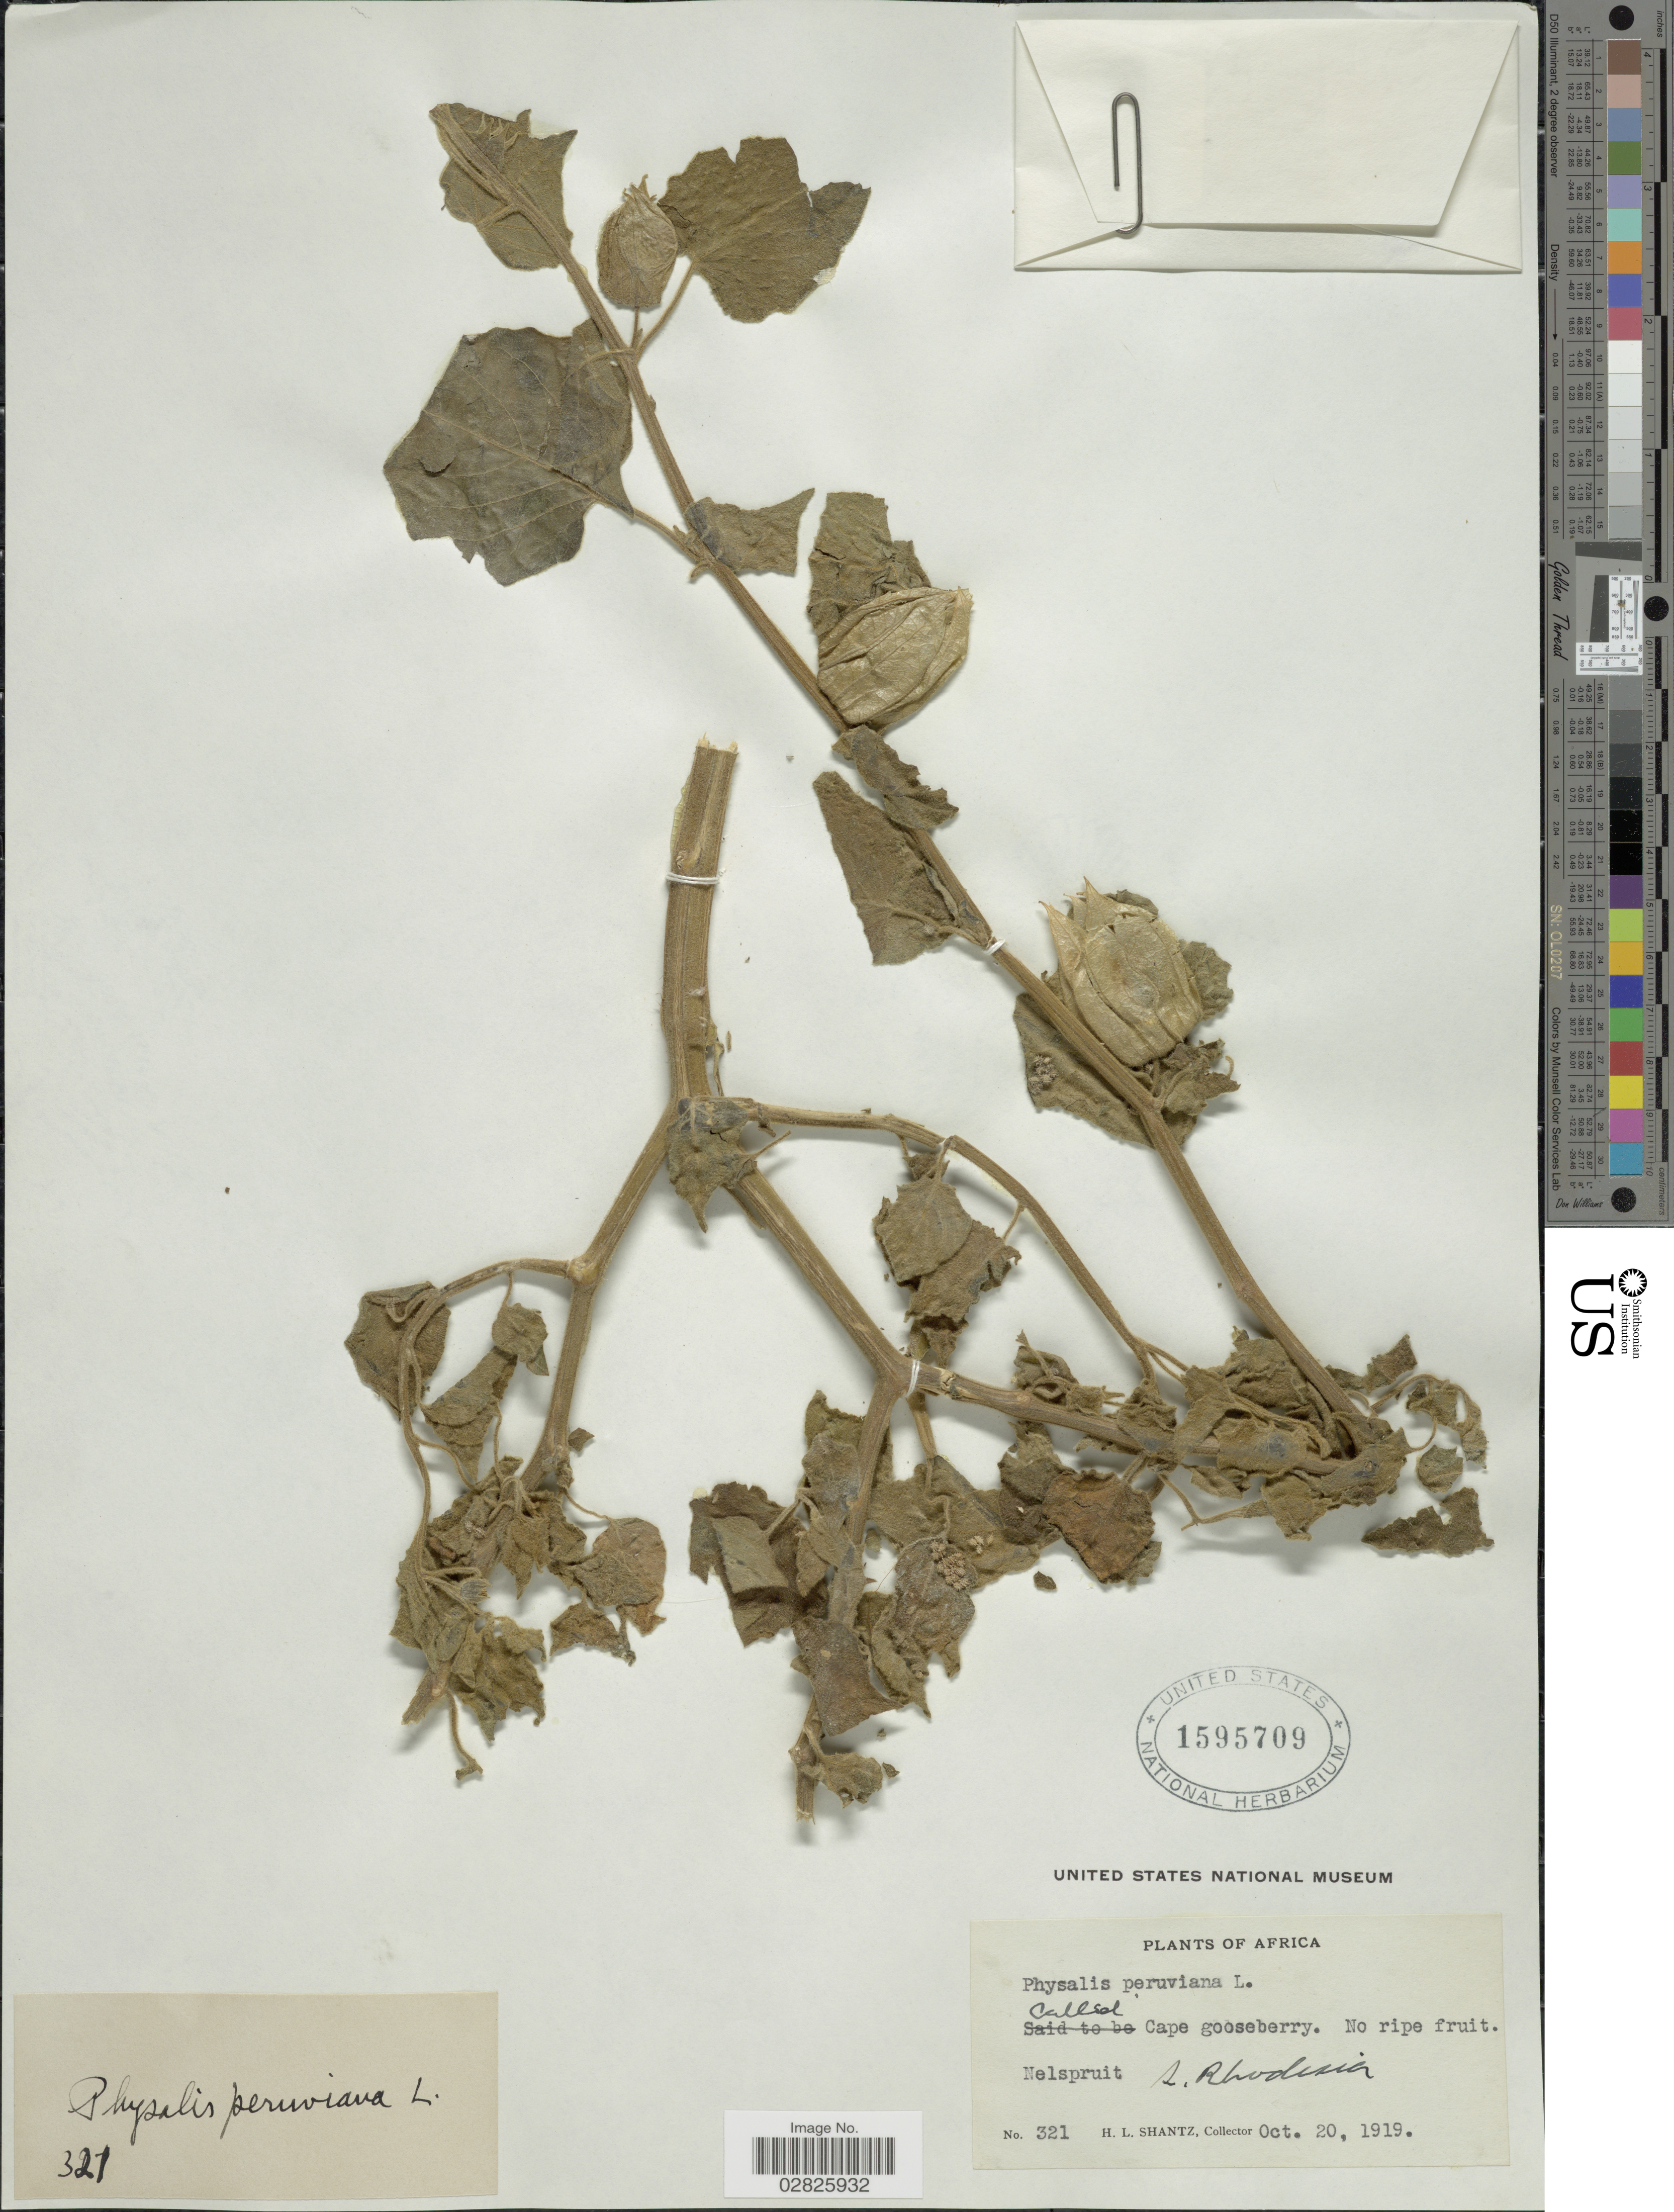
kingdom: Plantae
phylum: Tracheophyta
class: Magnoliopsida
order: Solanales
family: Solanaceae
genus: Physalis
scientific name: Physalis peruviana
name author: L.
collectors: H. Shantz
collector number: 321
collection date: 1919-10-20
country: Zimbabwe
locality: Nelspruit. S. Rhodesia.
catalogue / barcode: US 1595709